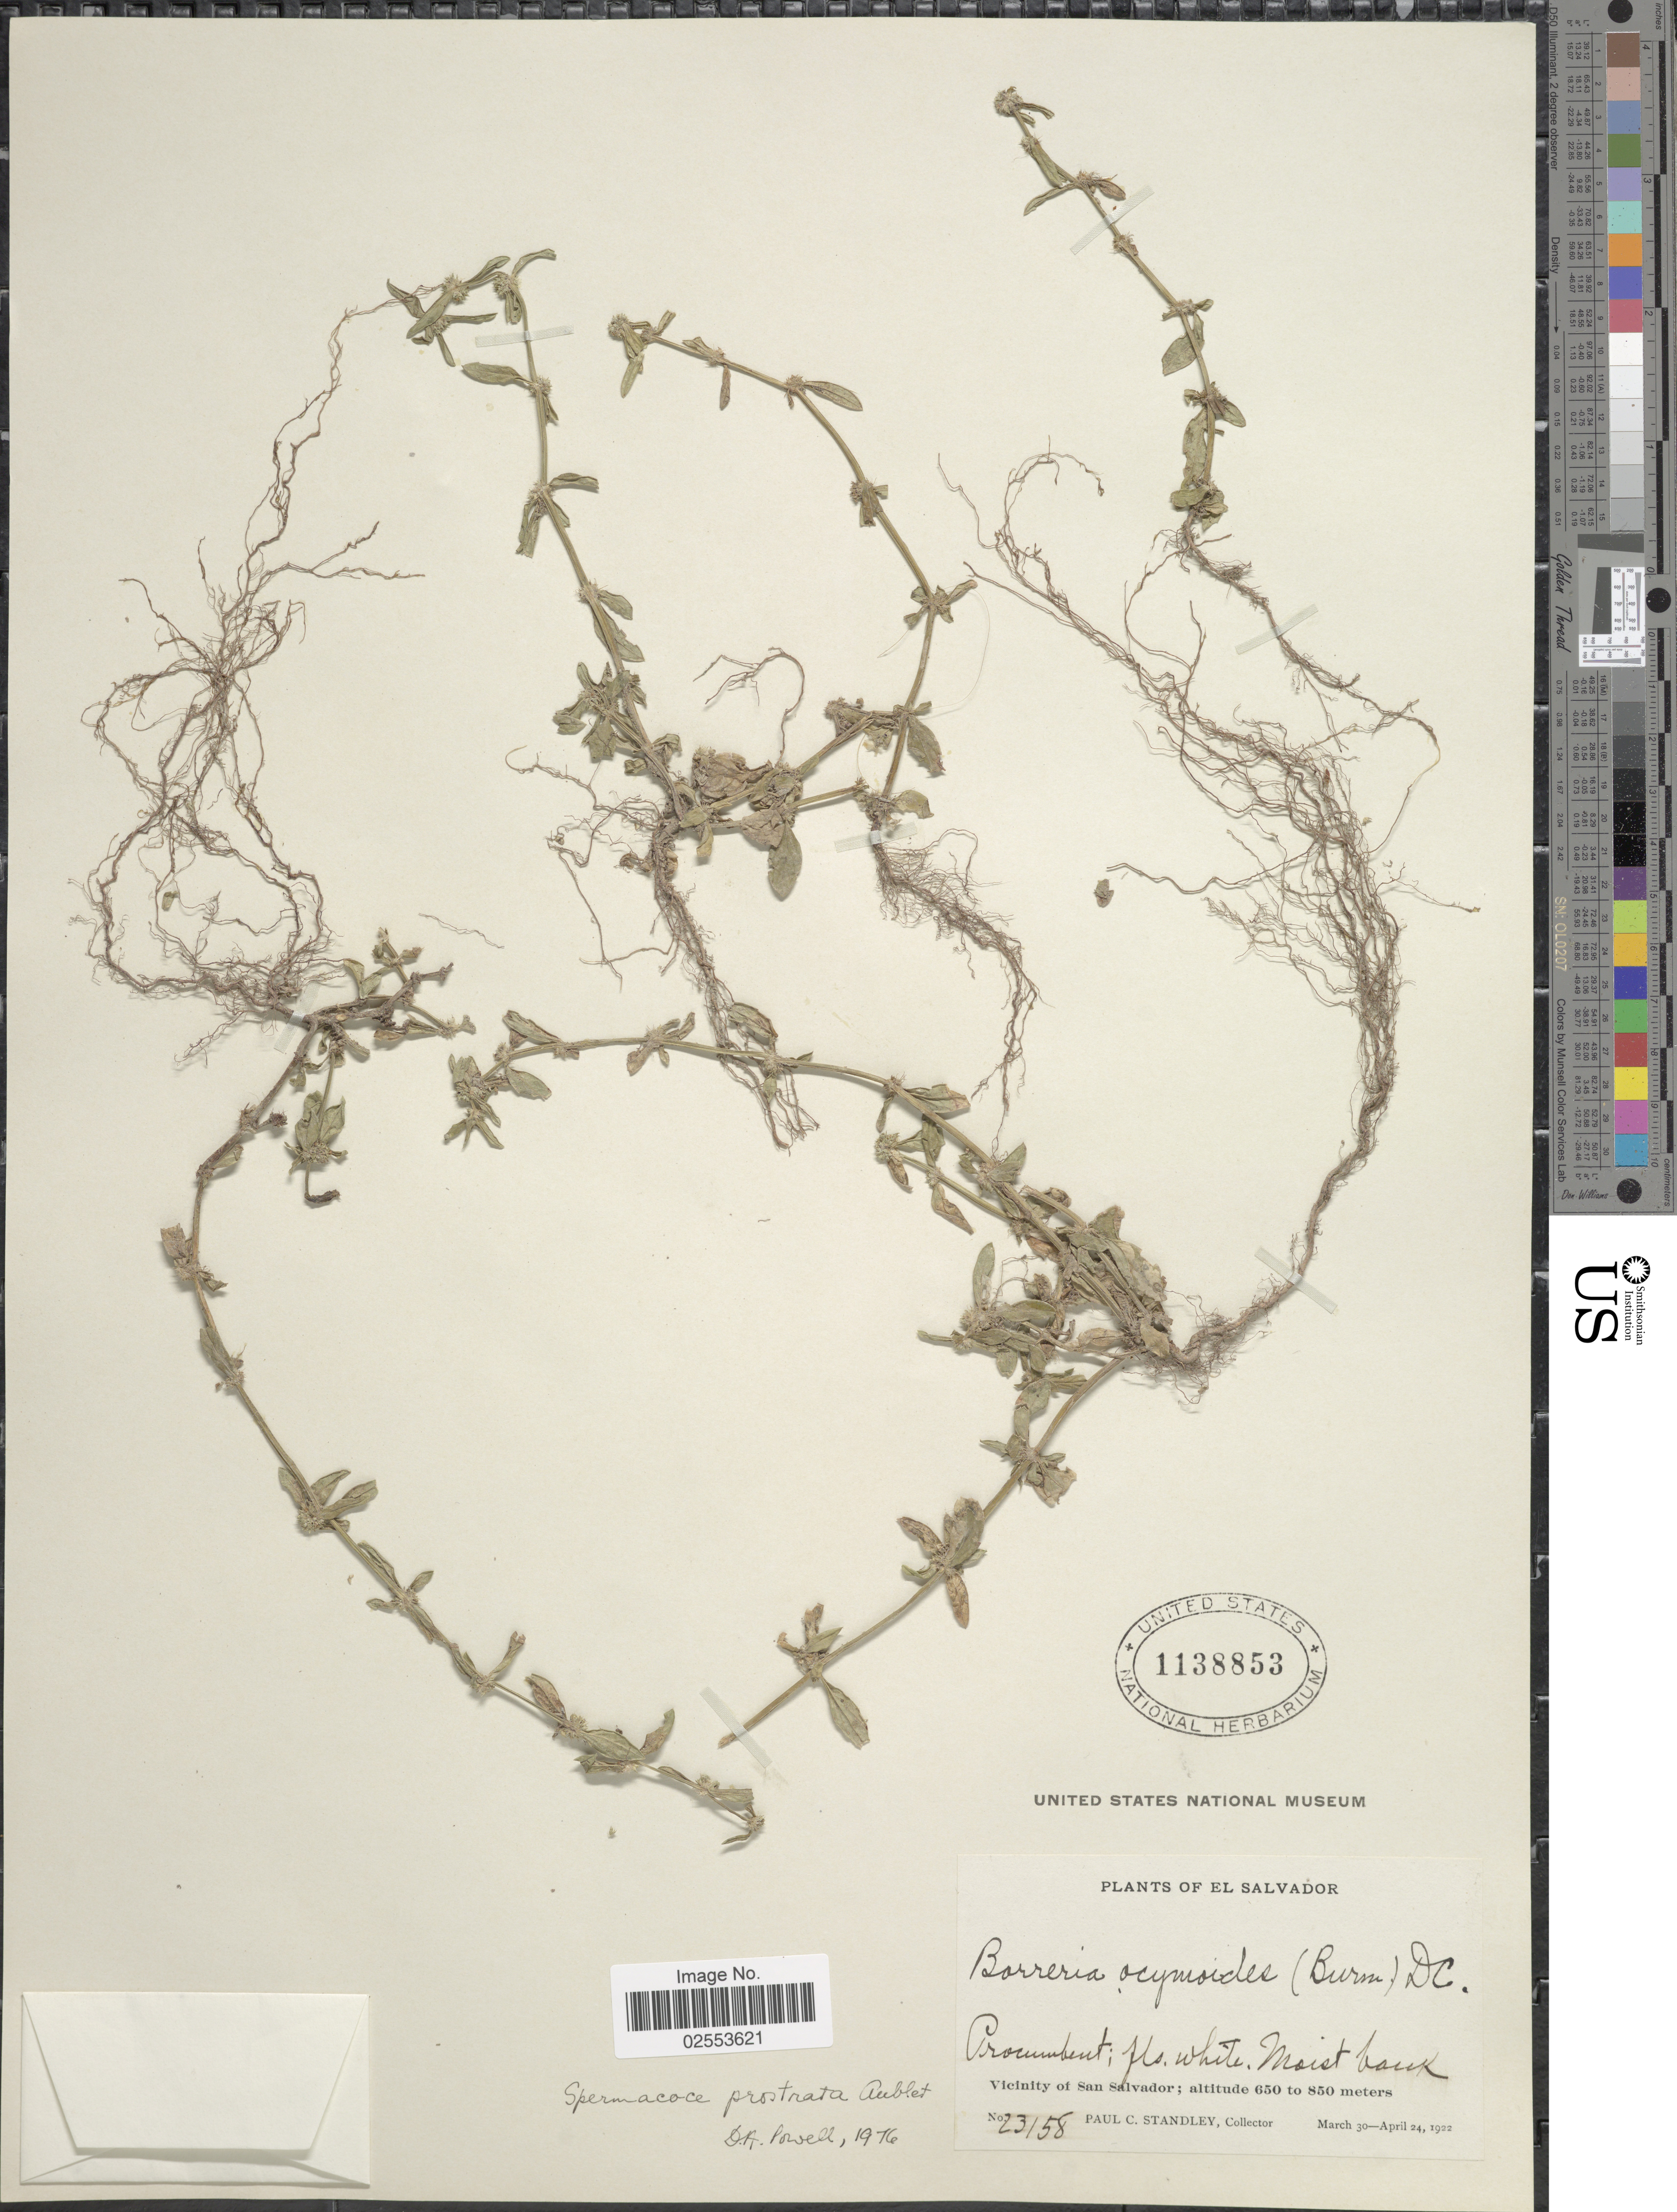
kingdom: Plantae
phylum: Tracheophyta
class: Magnoliopsida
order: Gentianales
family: Rubiaceae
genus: Spermacoce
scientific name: Spermacoce prostrata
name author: Aubl.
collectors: P. C. Standley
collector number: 23158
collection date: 1922-03-30/1922-04-24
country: El Salvador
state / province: San Salvador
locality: Moist bank; Vininity of San Salvador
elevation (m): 650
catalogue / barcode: US 1138853